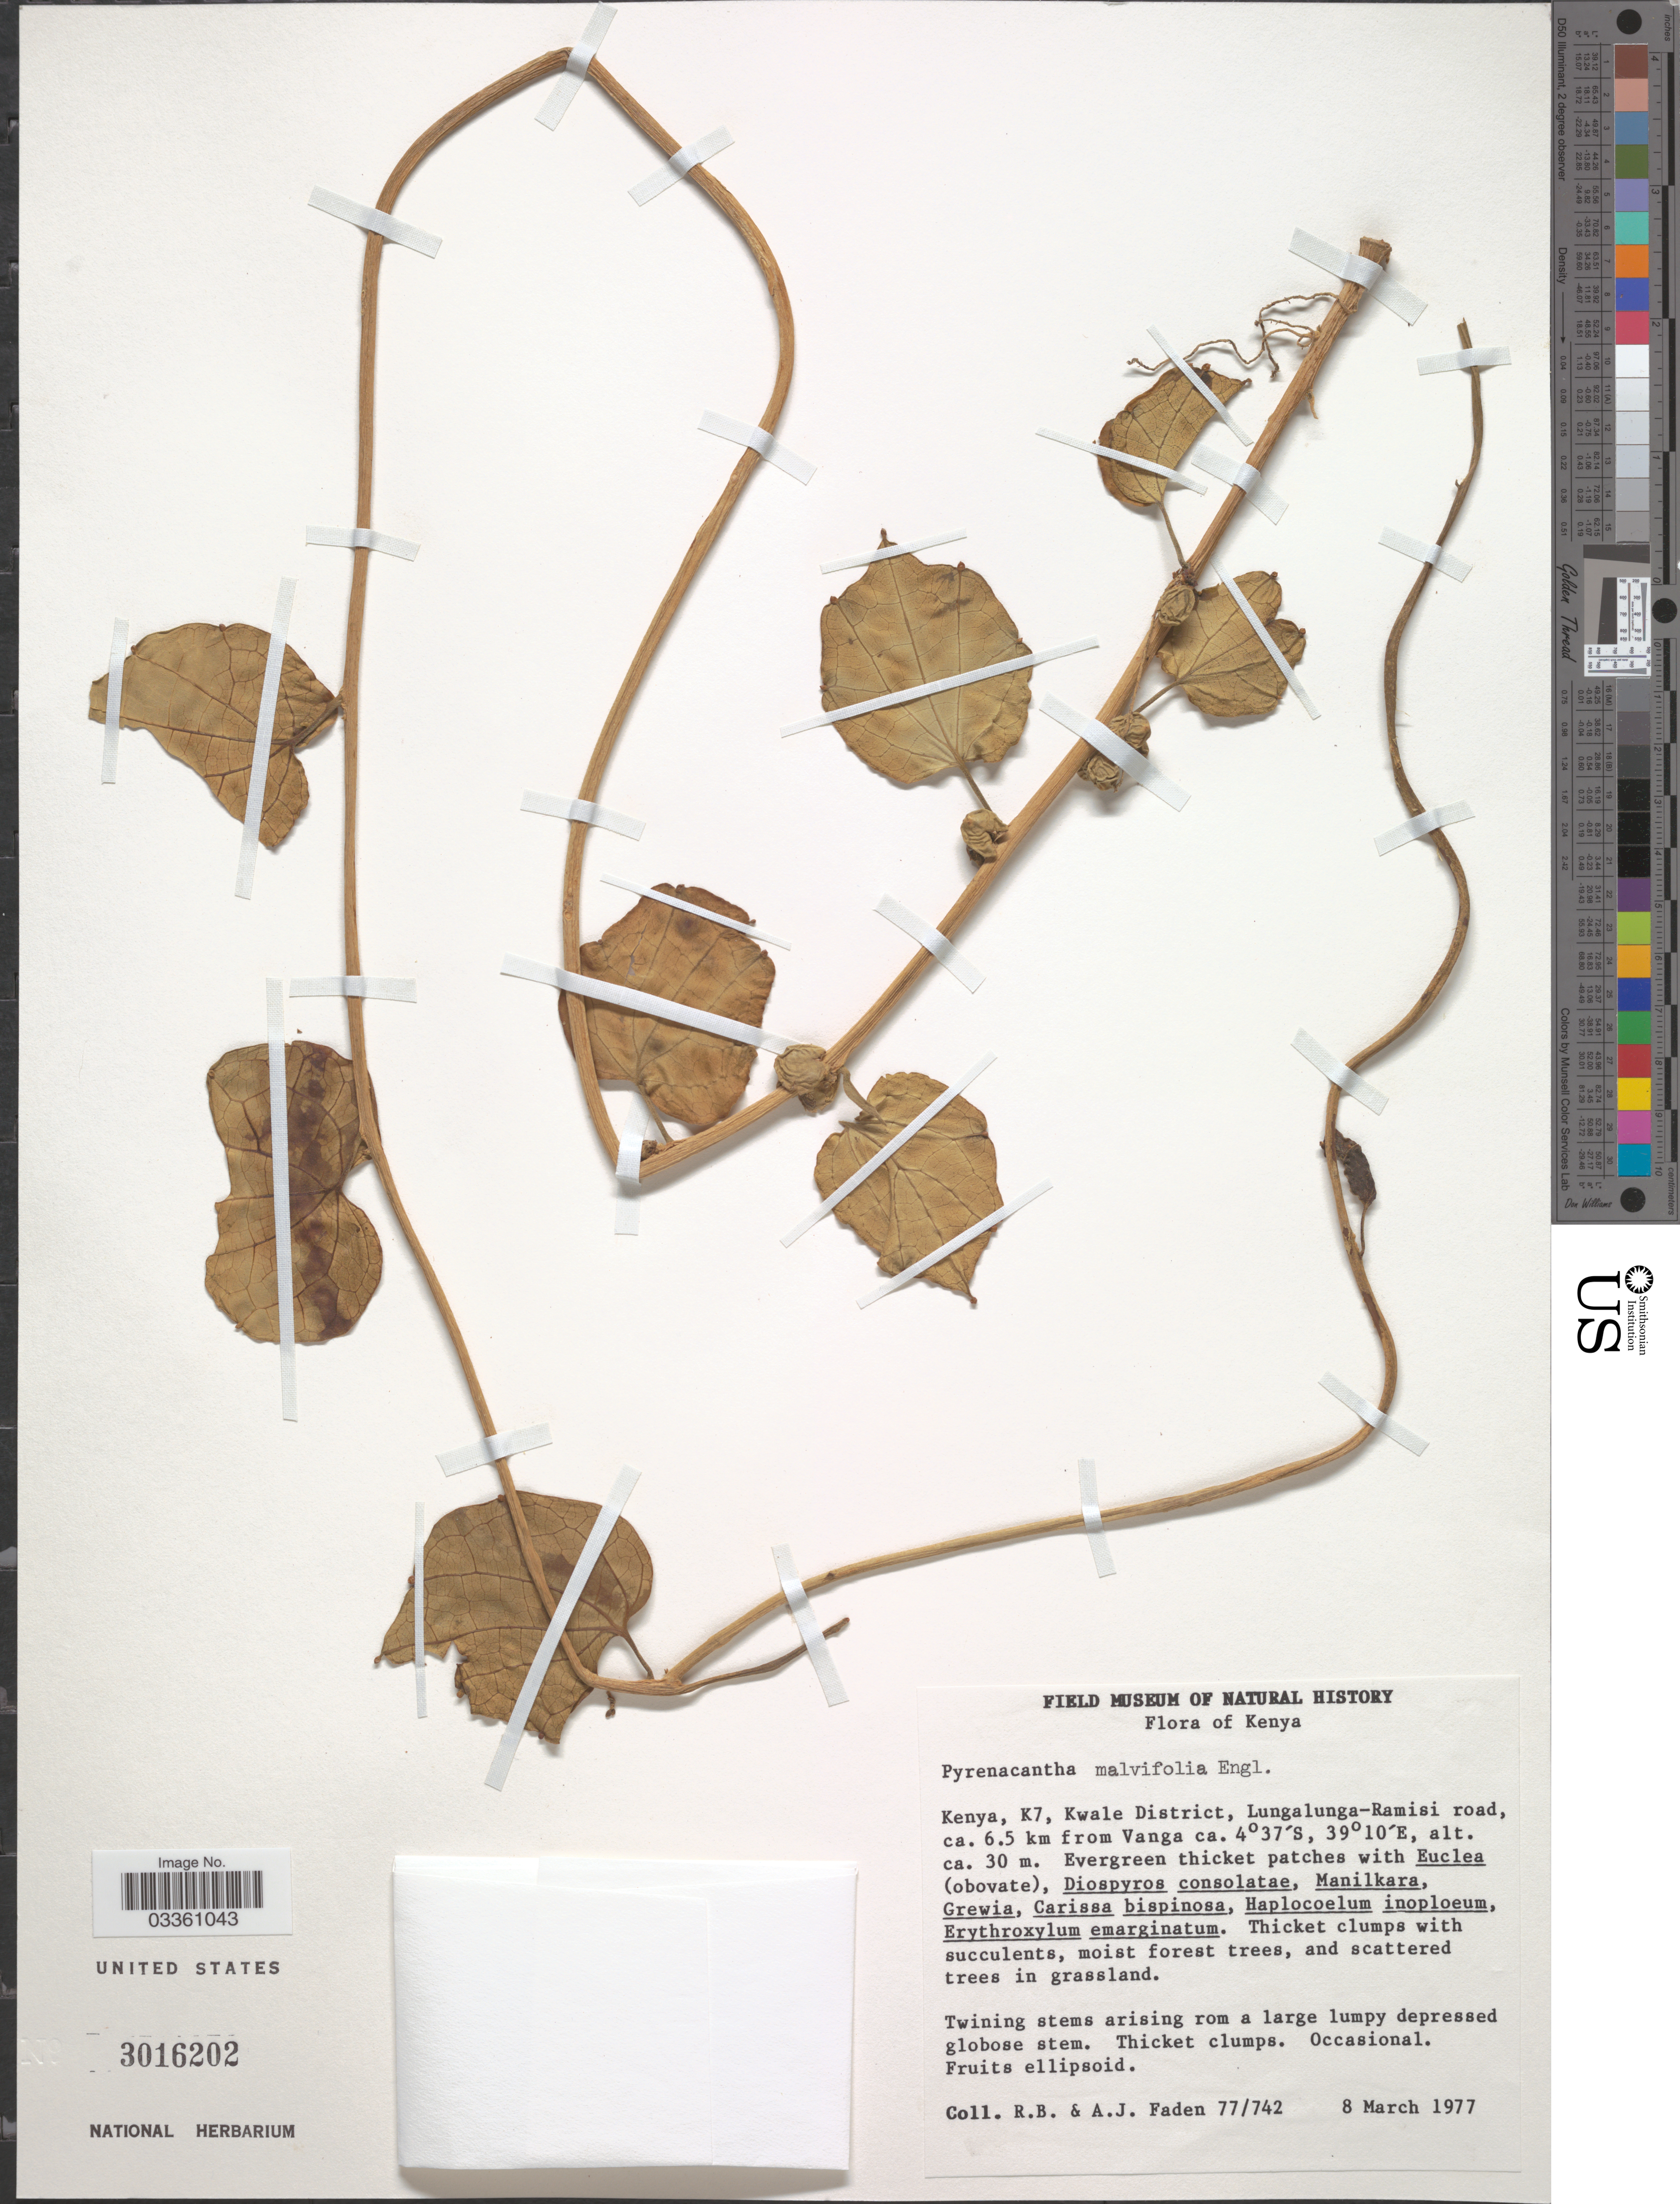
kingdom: Plantae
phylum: Tracheophyta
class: Magnoliopsida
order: Icacinales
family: Icacinaceae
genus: Pyrenacantha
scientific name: Pyrenacantha malvifolia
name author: Engl.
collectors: R. B. Faden & A. J. Faden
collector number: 77/742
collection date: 1977-03-08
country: Kenya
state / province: Kwale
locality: K7, Kwale District, Lungalunga-Ramisi road, ca. 6.5 km from Vanga.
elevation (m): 30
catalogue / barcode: US 3016202